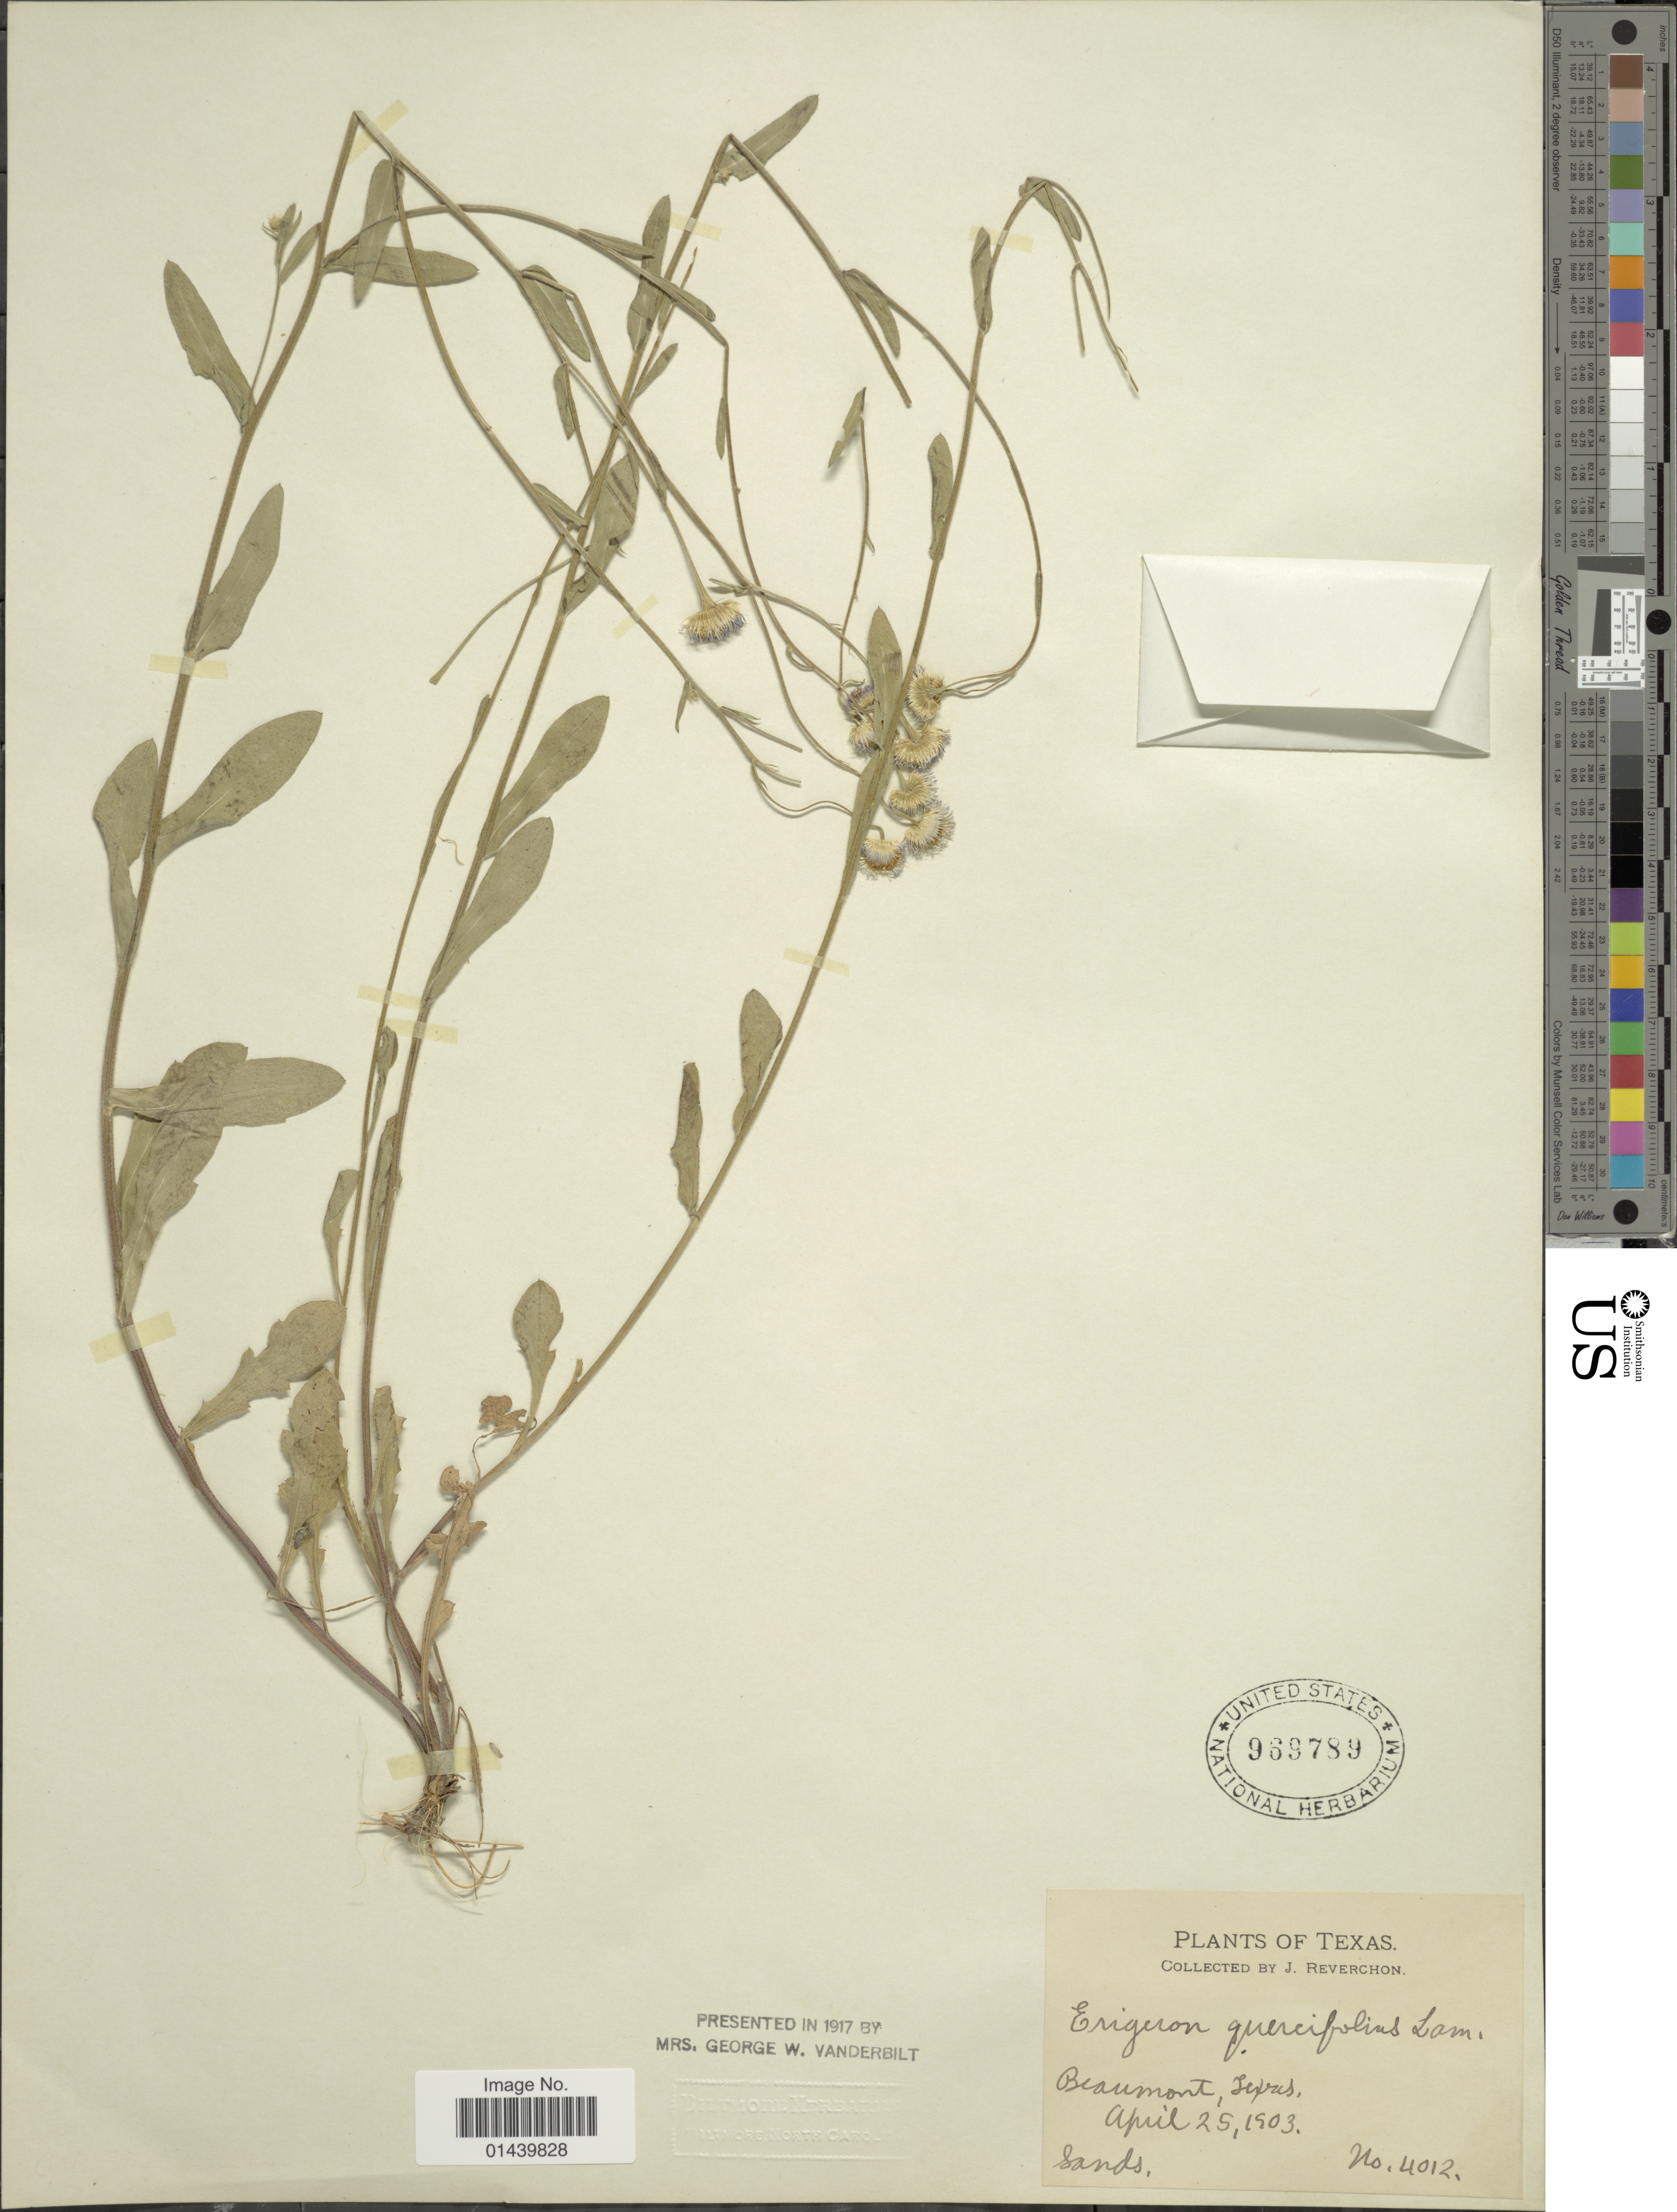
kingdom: Plantae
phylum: Tracheophyta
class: Magnoliopsida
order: Asterales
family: Asteraceae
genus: Erigeron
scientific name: Erigeron quercifolius Lam.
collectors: J. Reverchon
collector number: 4012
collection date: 1903-04-25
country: United States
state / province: Texas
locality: Beaumont, Texas.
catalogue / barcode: US 969789